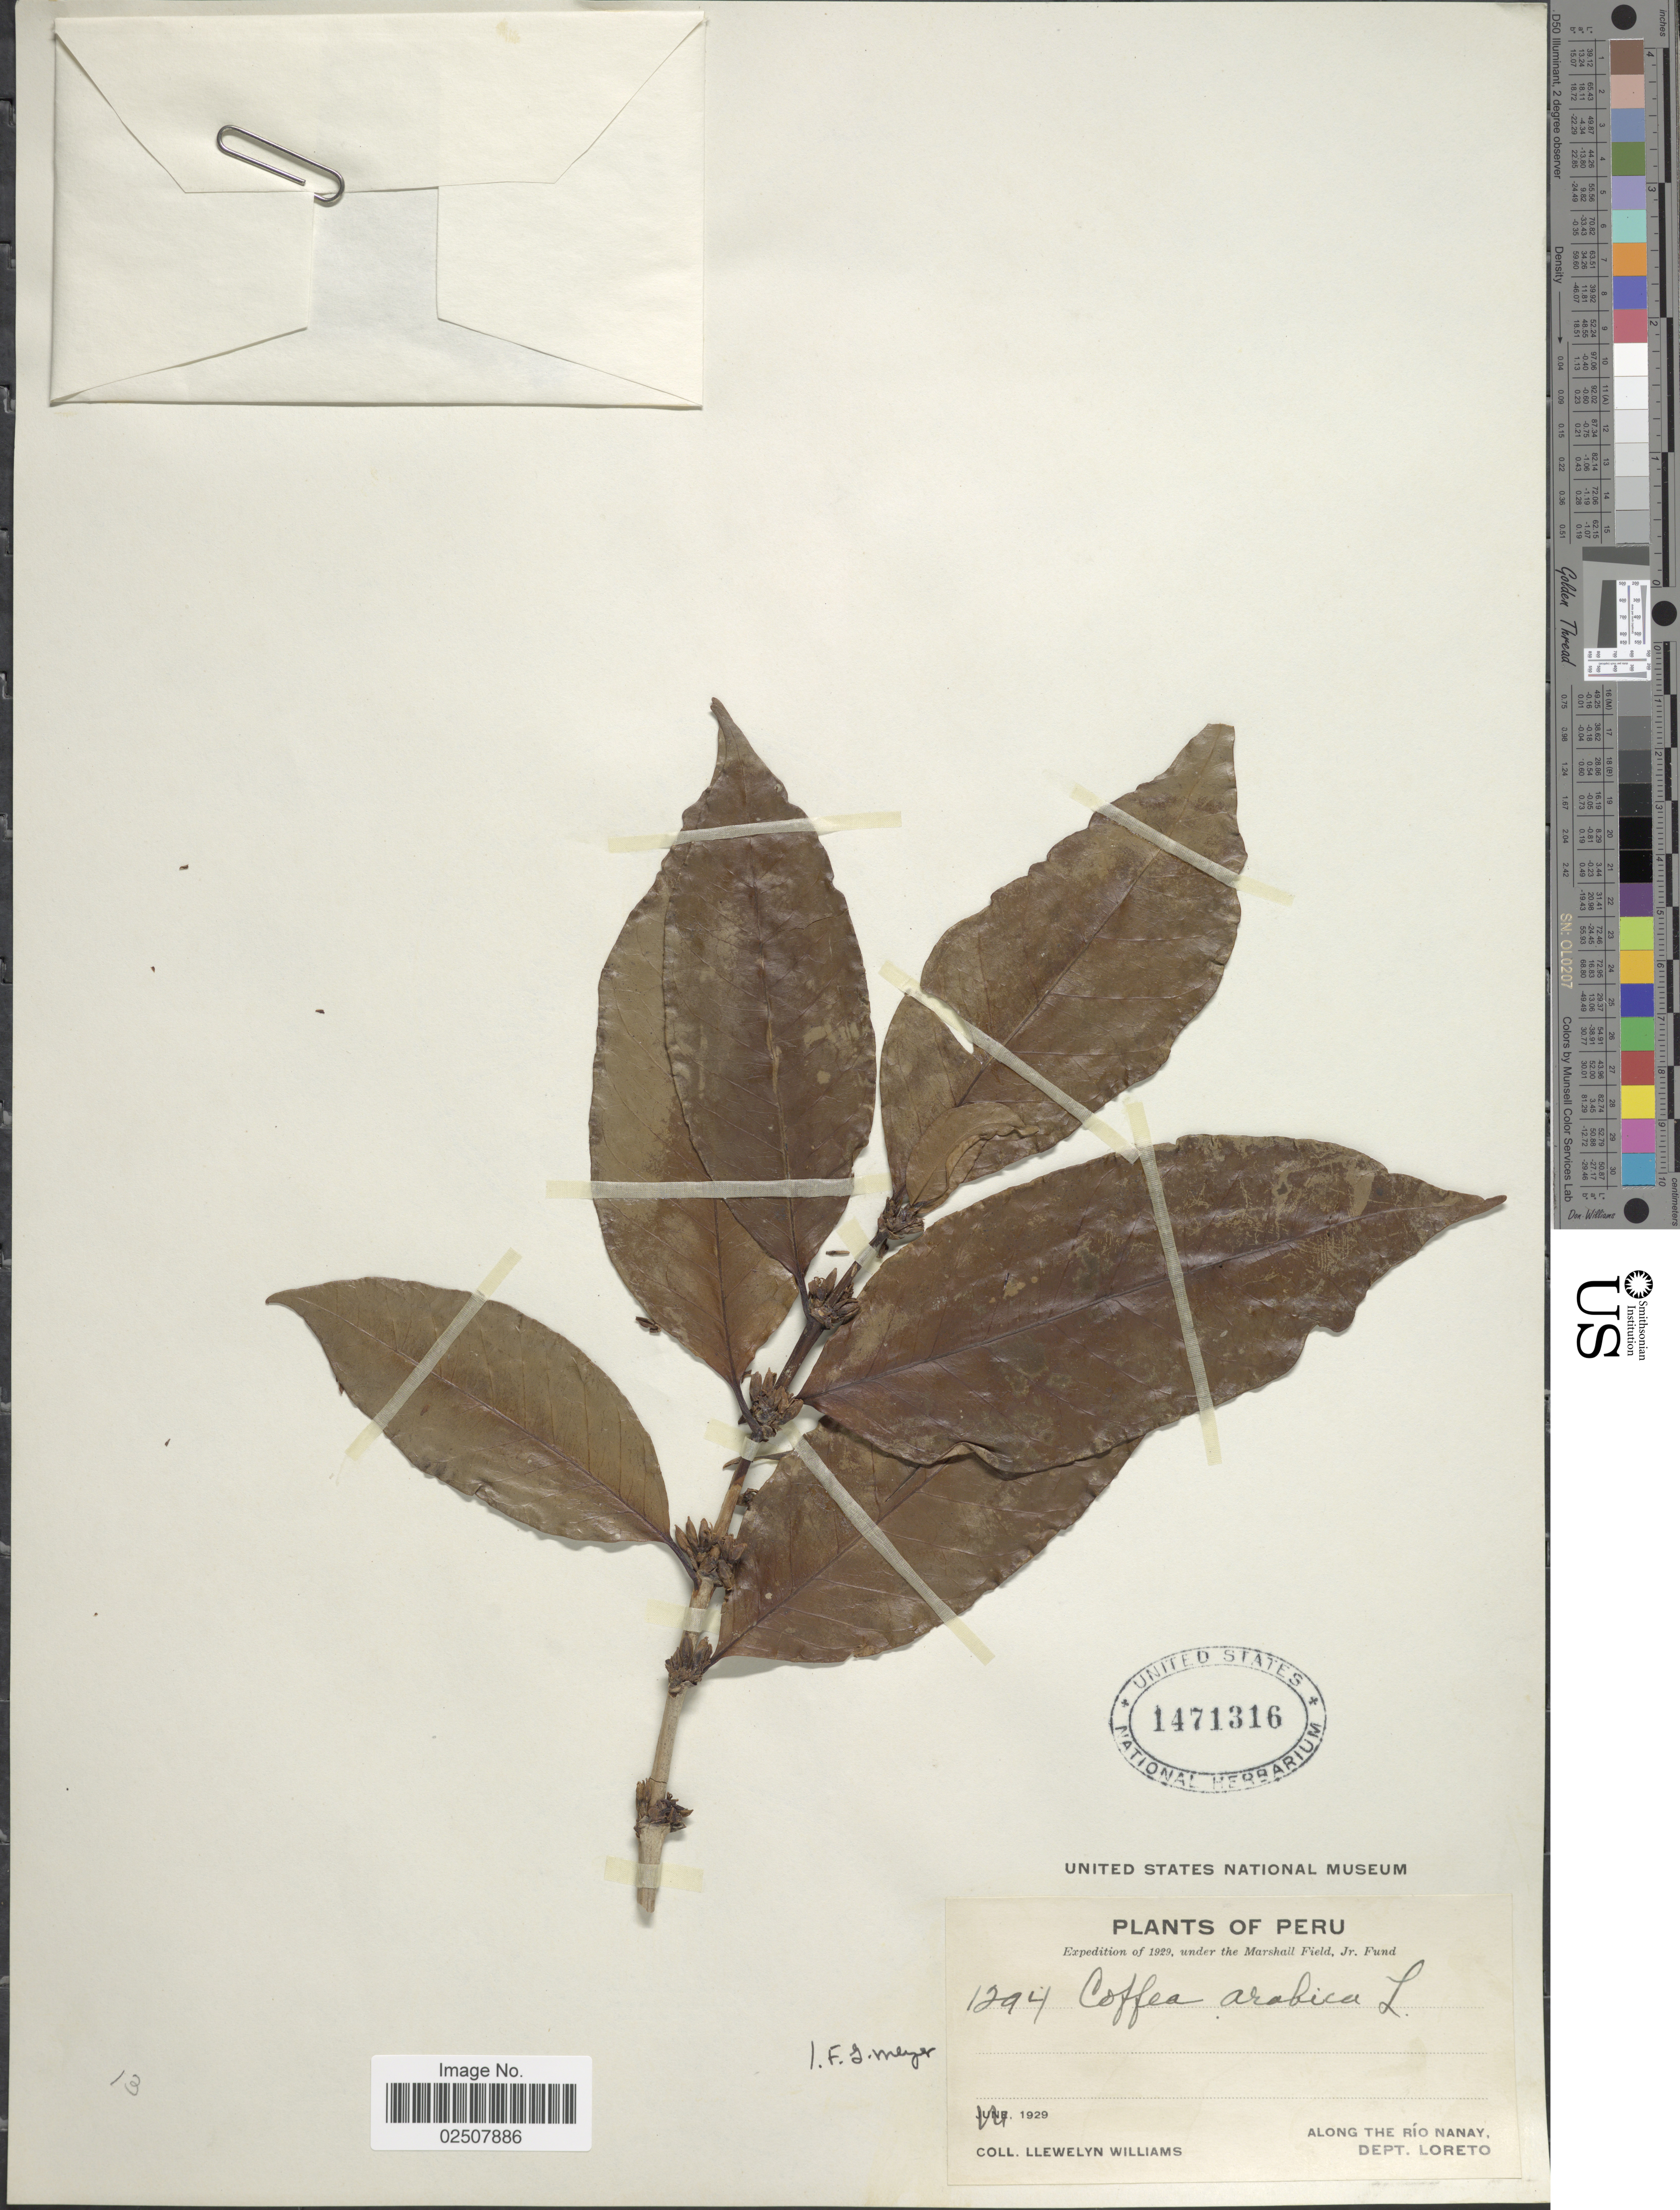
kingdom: Plantae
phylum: Tracheophyta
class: Magnoliopsida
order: Gentianales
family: Rubiaceae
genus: Coffea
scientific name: Coffea arabica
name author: L.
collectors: Ll. Williams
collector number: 1294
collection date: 1929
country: Peru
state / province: Loreto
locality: Along The Río Nanay, Dept. Loreto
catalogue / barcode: US 1471316